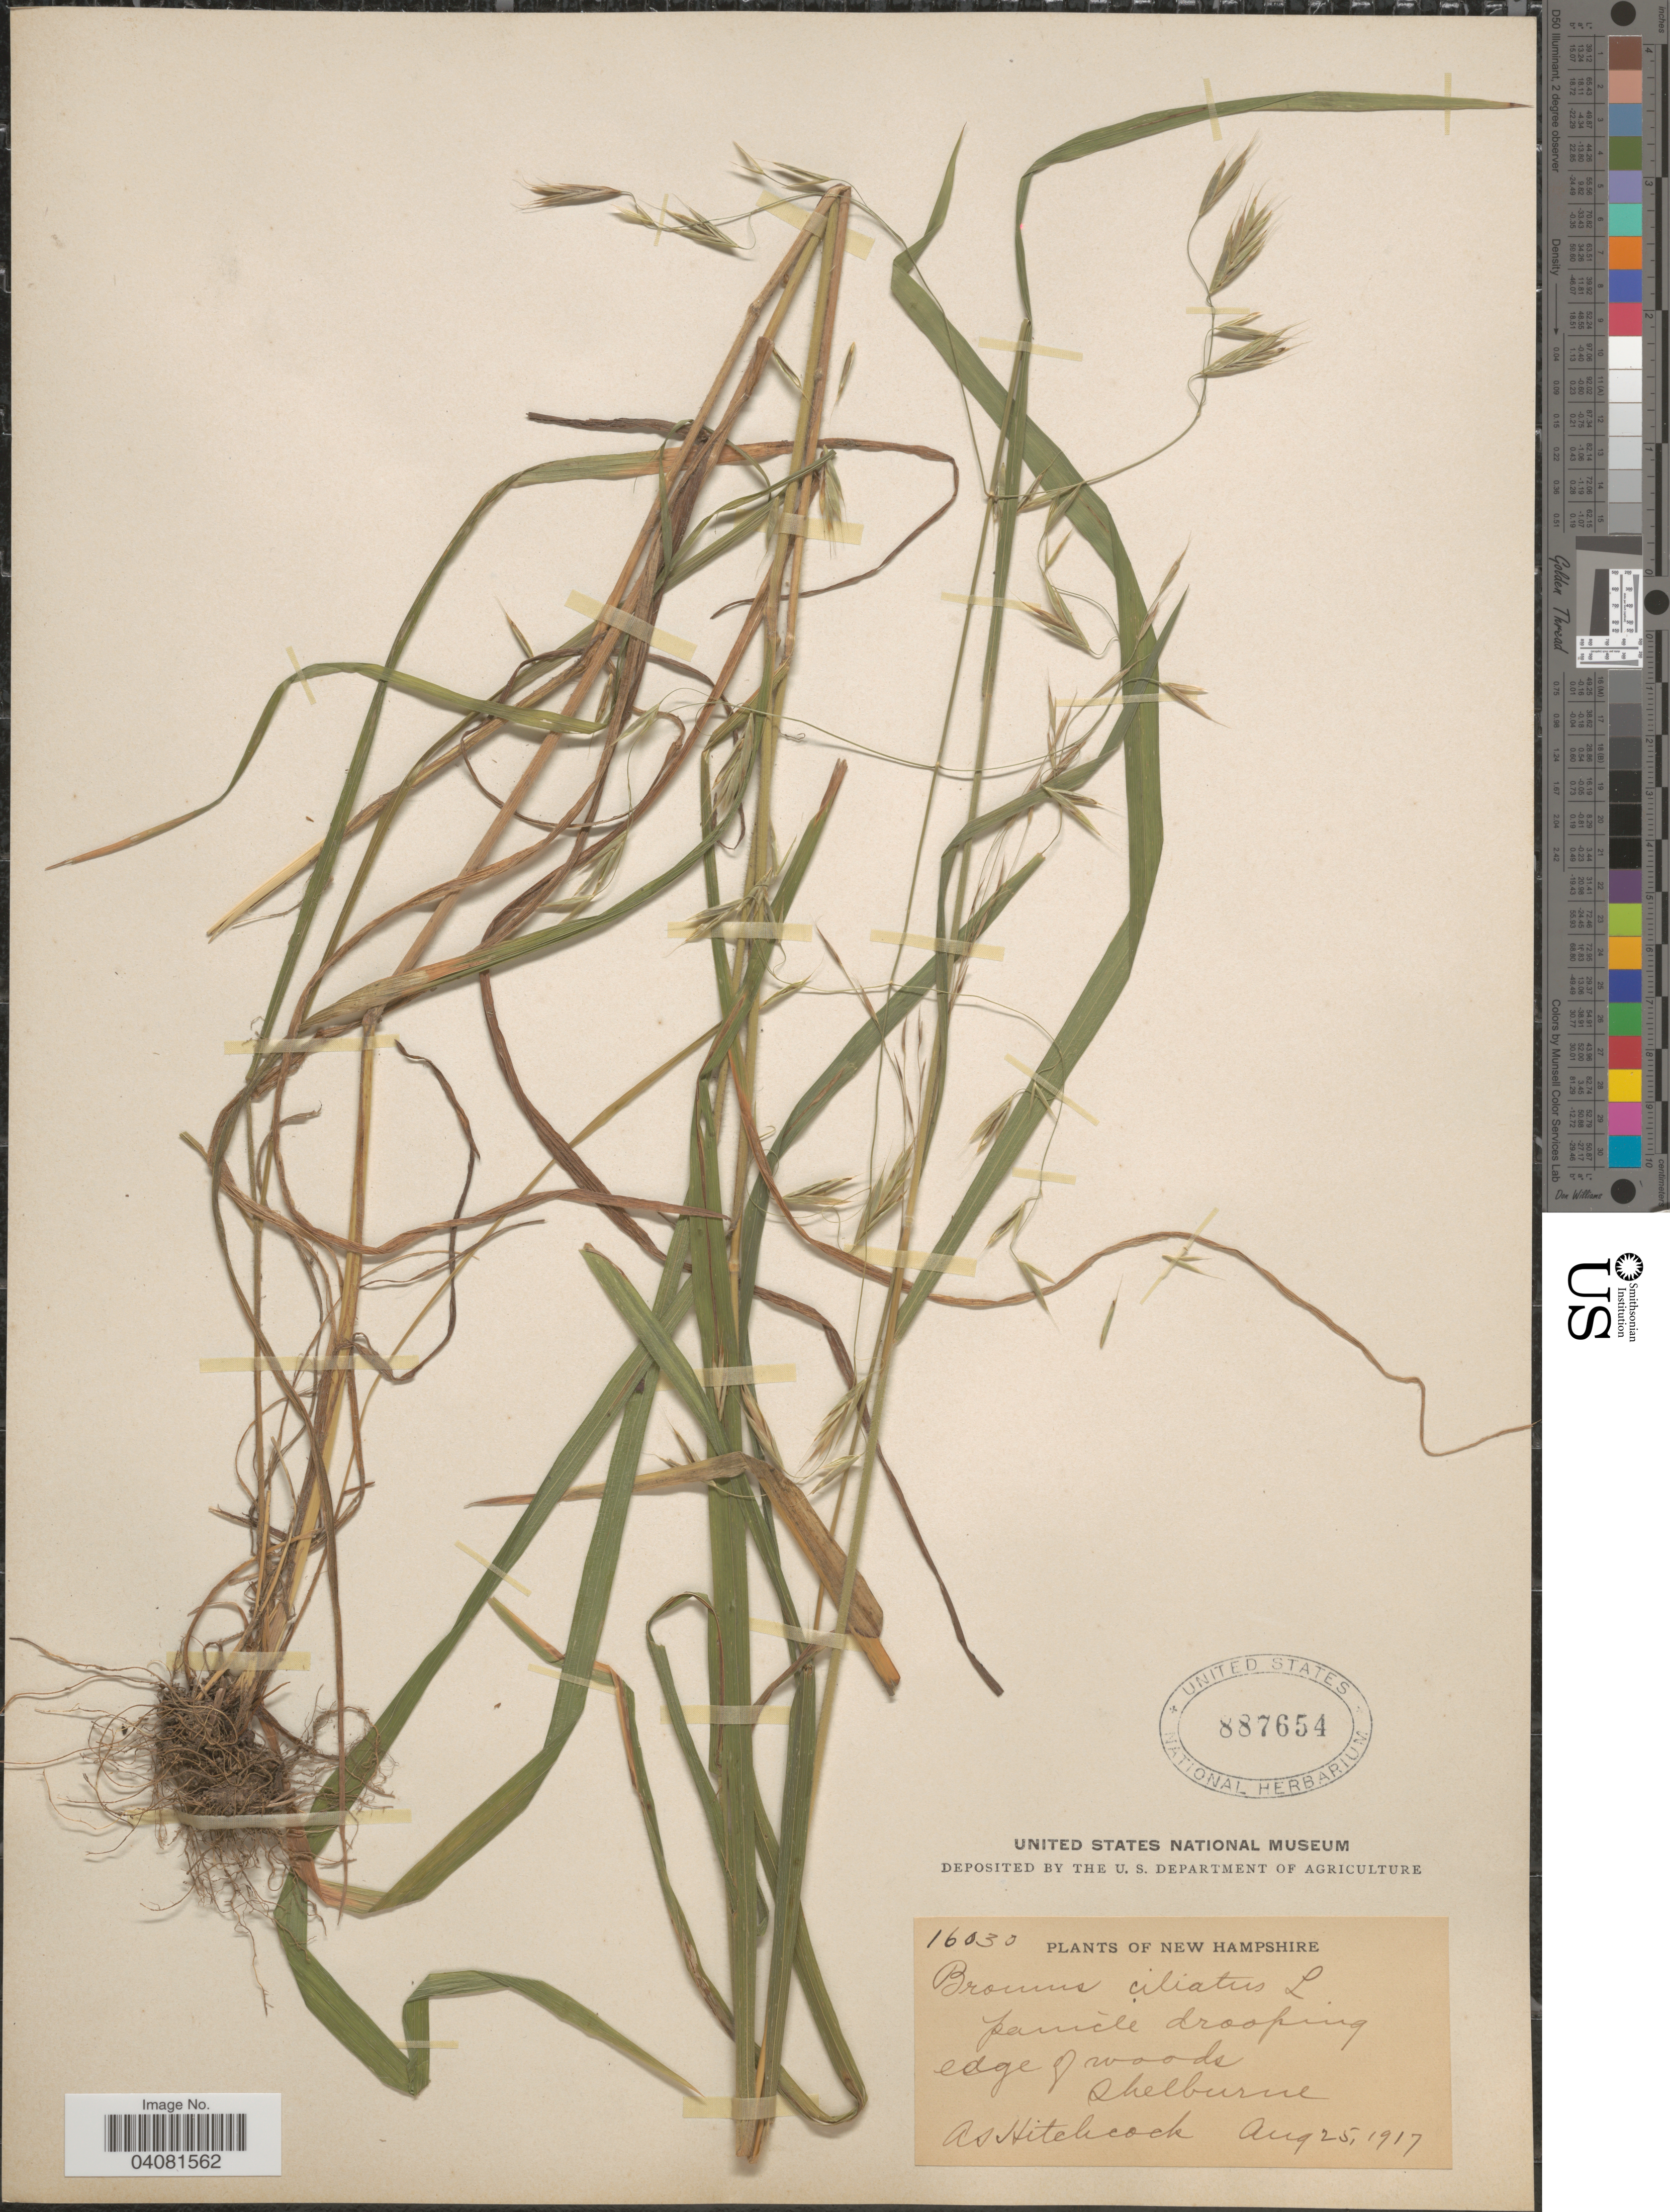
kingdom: Plantae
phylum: Tracheophyta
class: Liliopsida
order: Poales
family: Poaceae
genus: Bromus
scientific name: Bromus ciliatus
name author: L.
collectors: A. S. Hitchcock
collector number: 16030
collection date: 1917-08-25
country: United States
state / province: New Hampshire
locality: Shelburne.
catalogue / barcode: US 887654